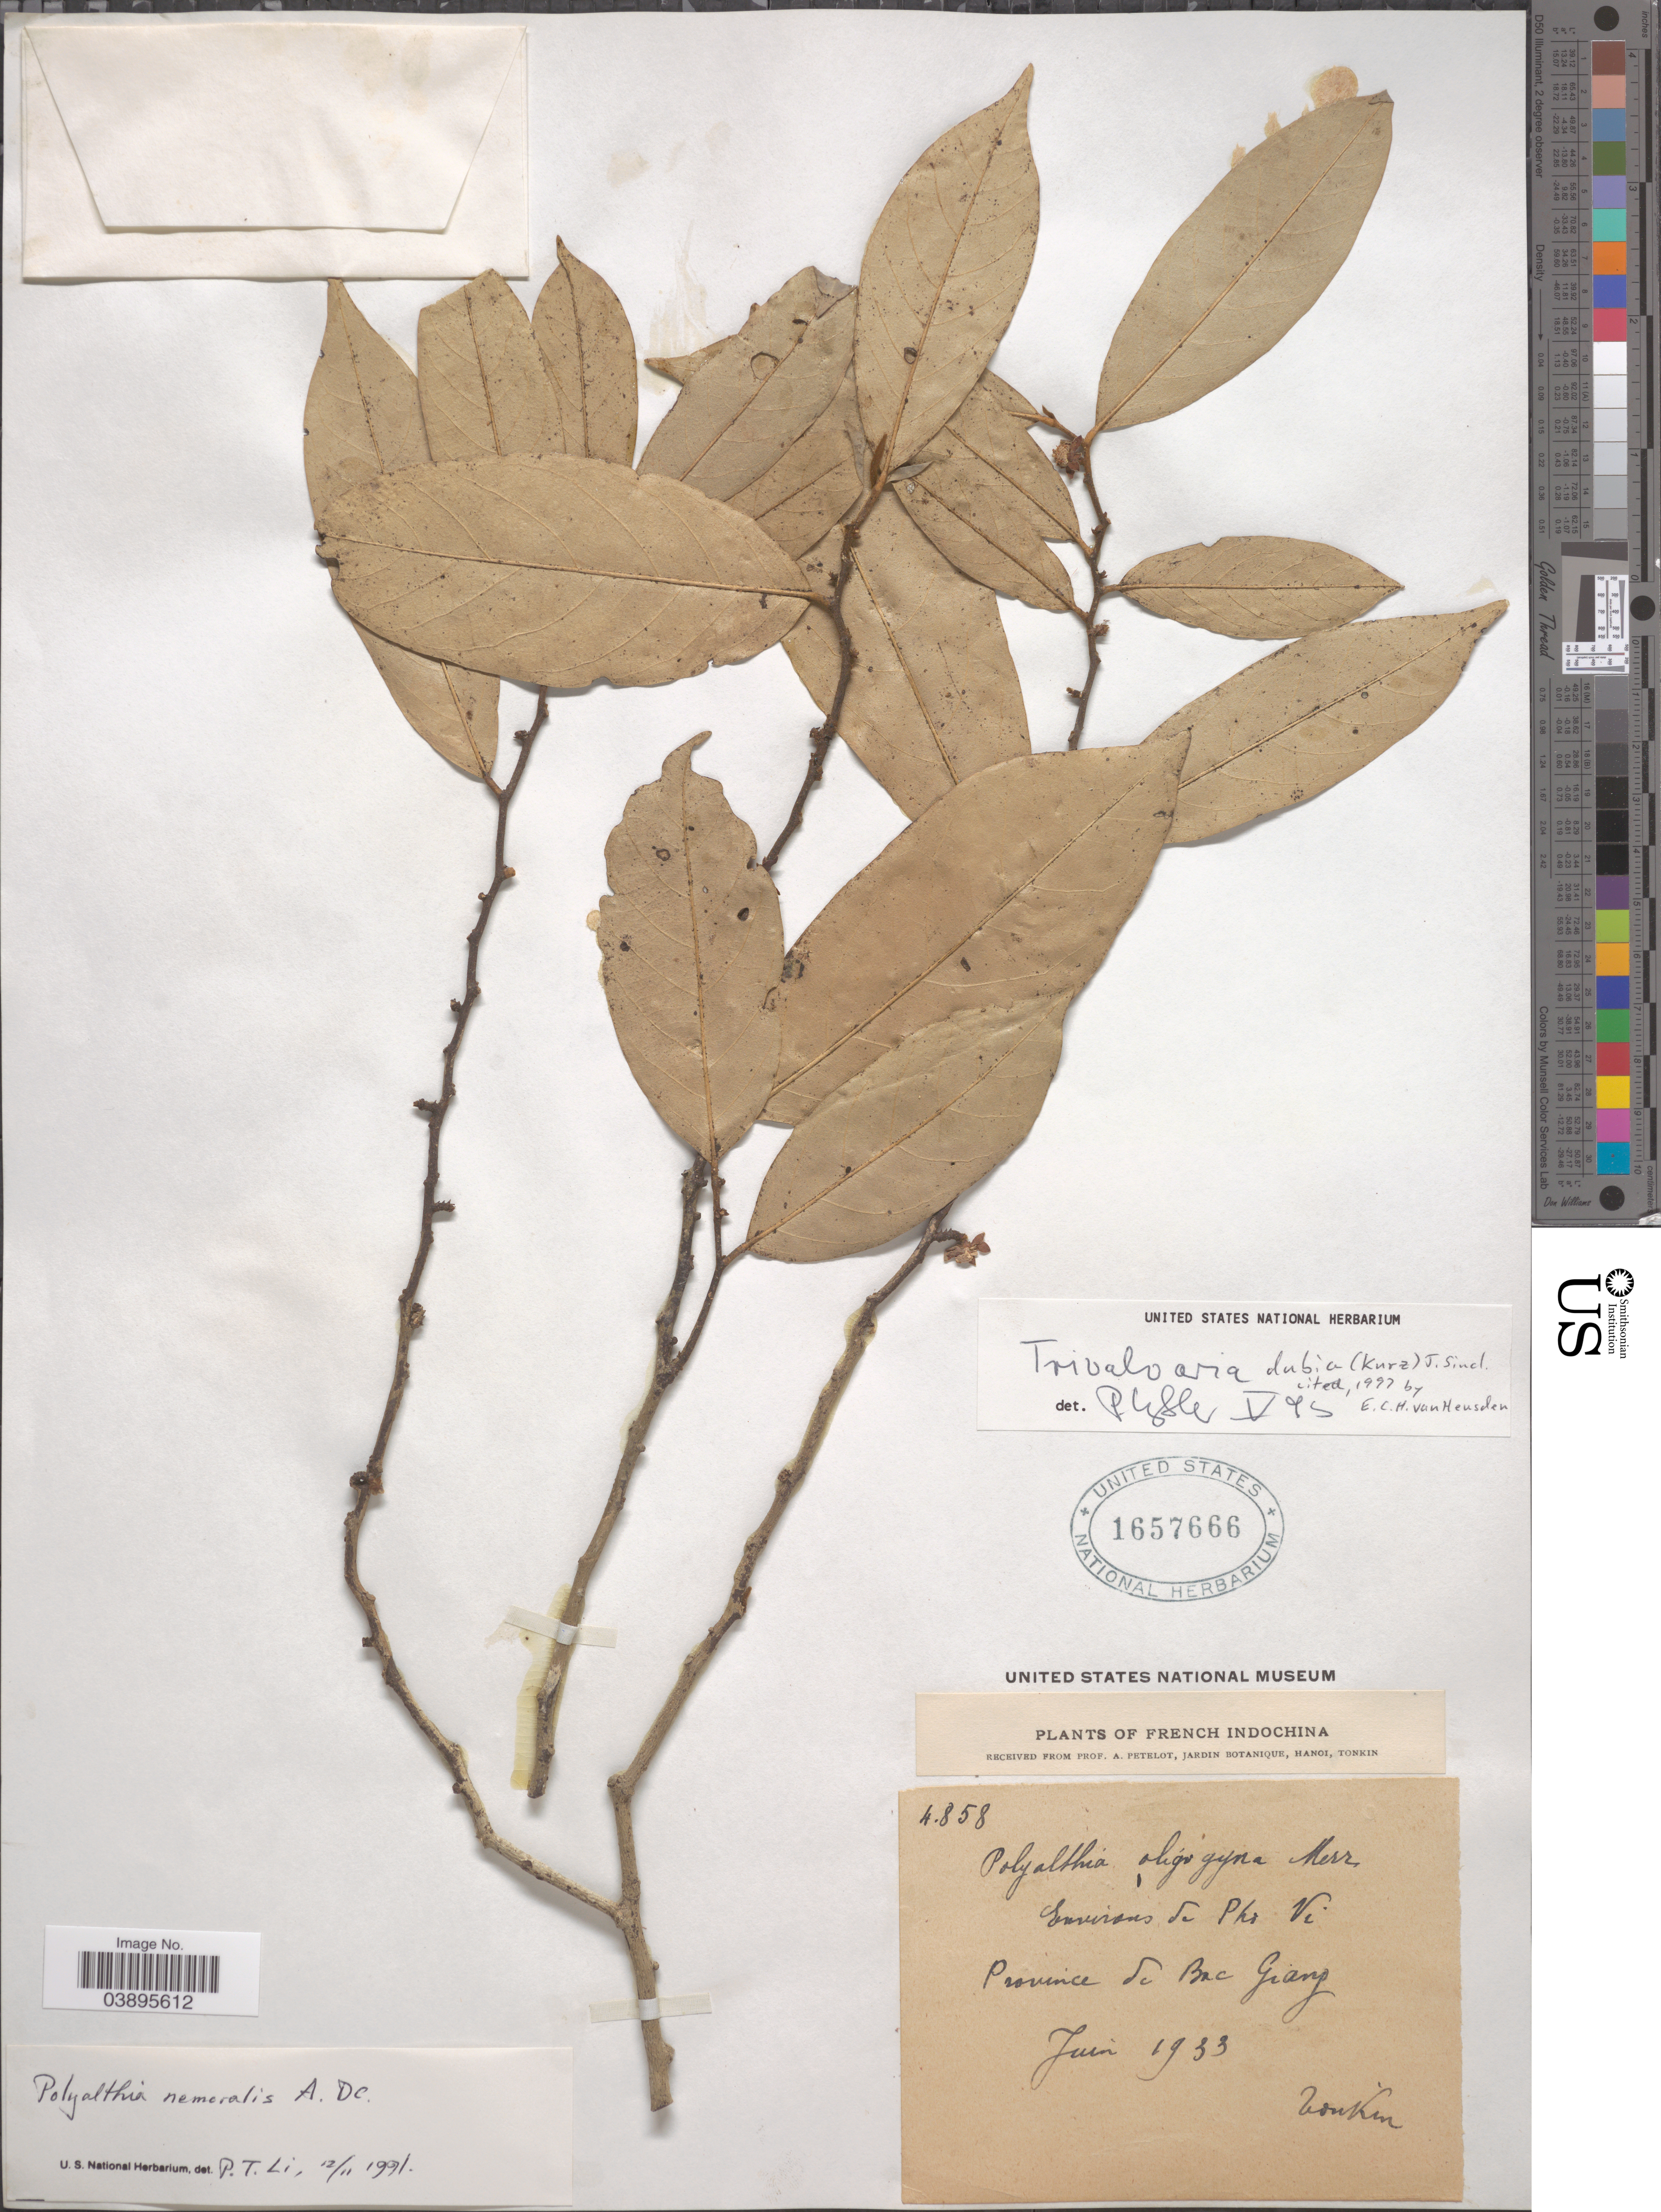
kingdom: Plantae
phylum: Tracheophyta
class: Magnoliopsida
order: Magnoliales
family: Annonaceae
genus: Trivalvaria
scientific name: Trivalvaria dubia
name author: (Kurz) J. Sincl.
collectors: P. A. Pételot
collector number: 4858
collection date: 1933-06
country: Vietnam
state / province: Bac Giang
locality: French Indochina. Environs de Pho Vi.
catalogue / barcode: US 1657666